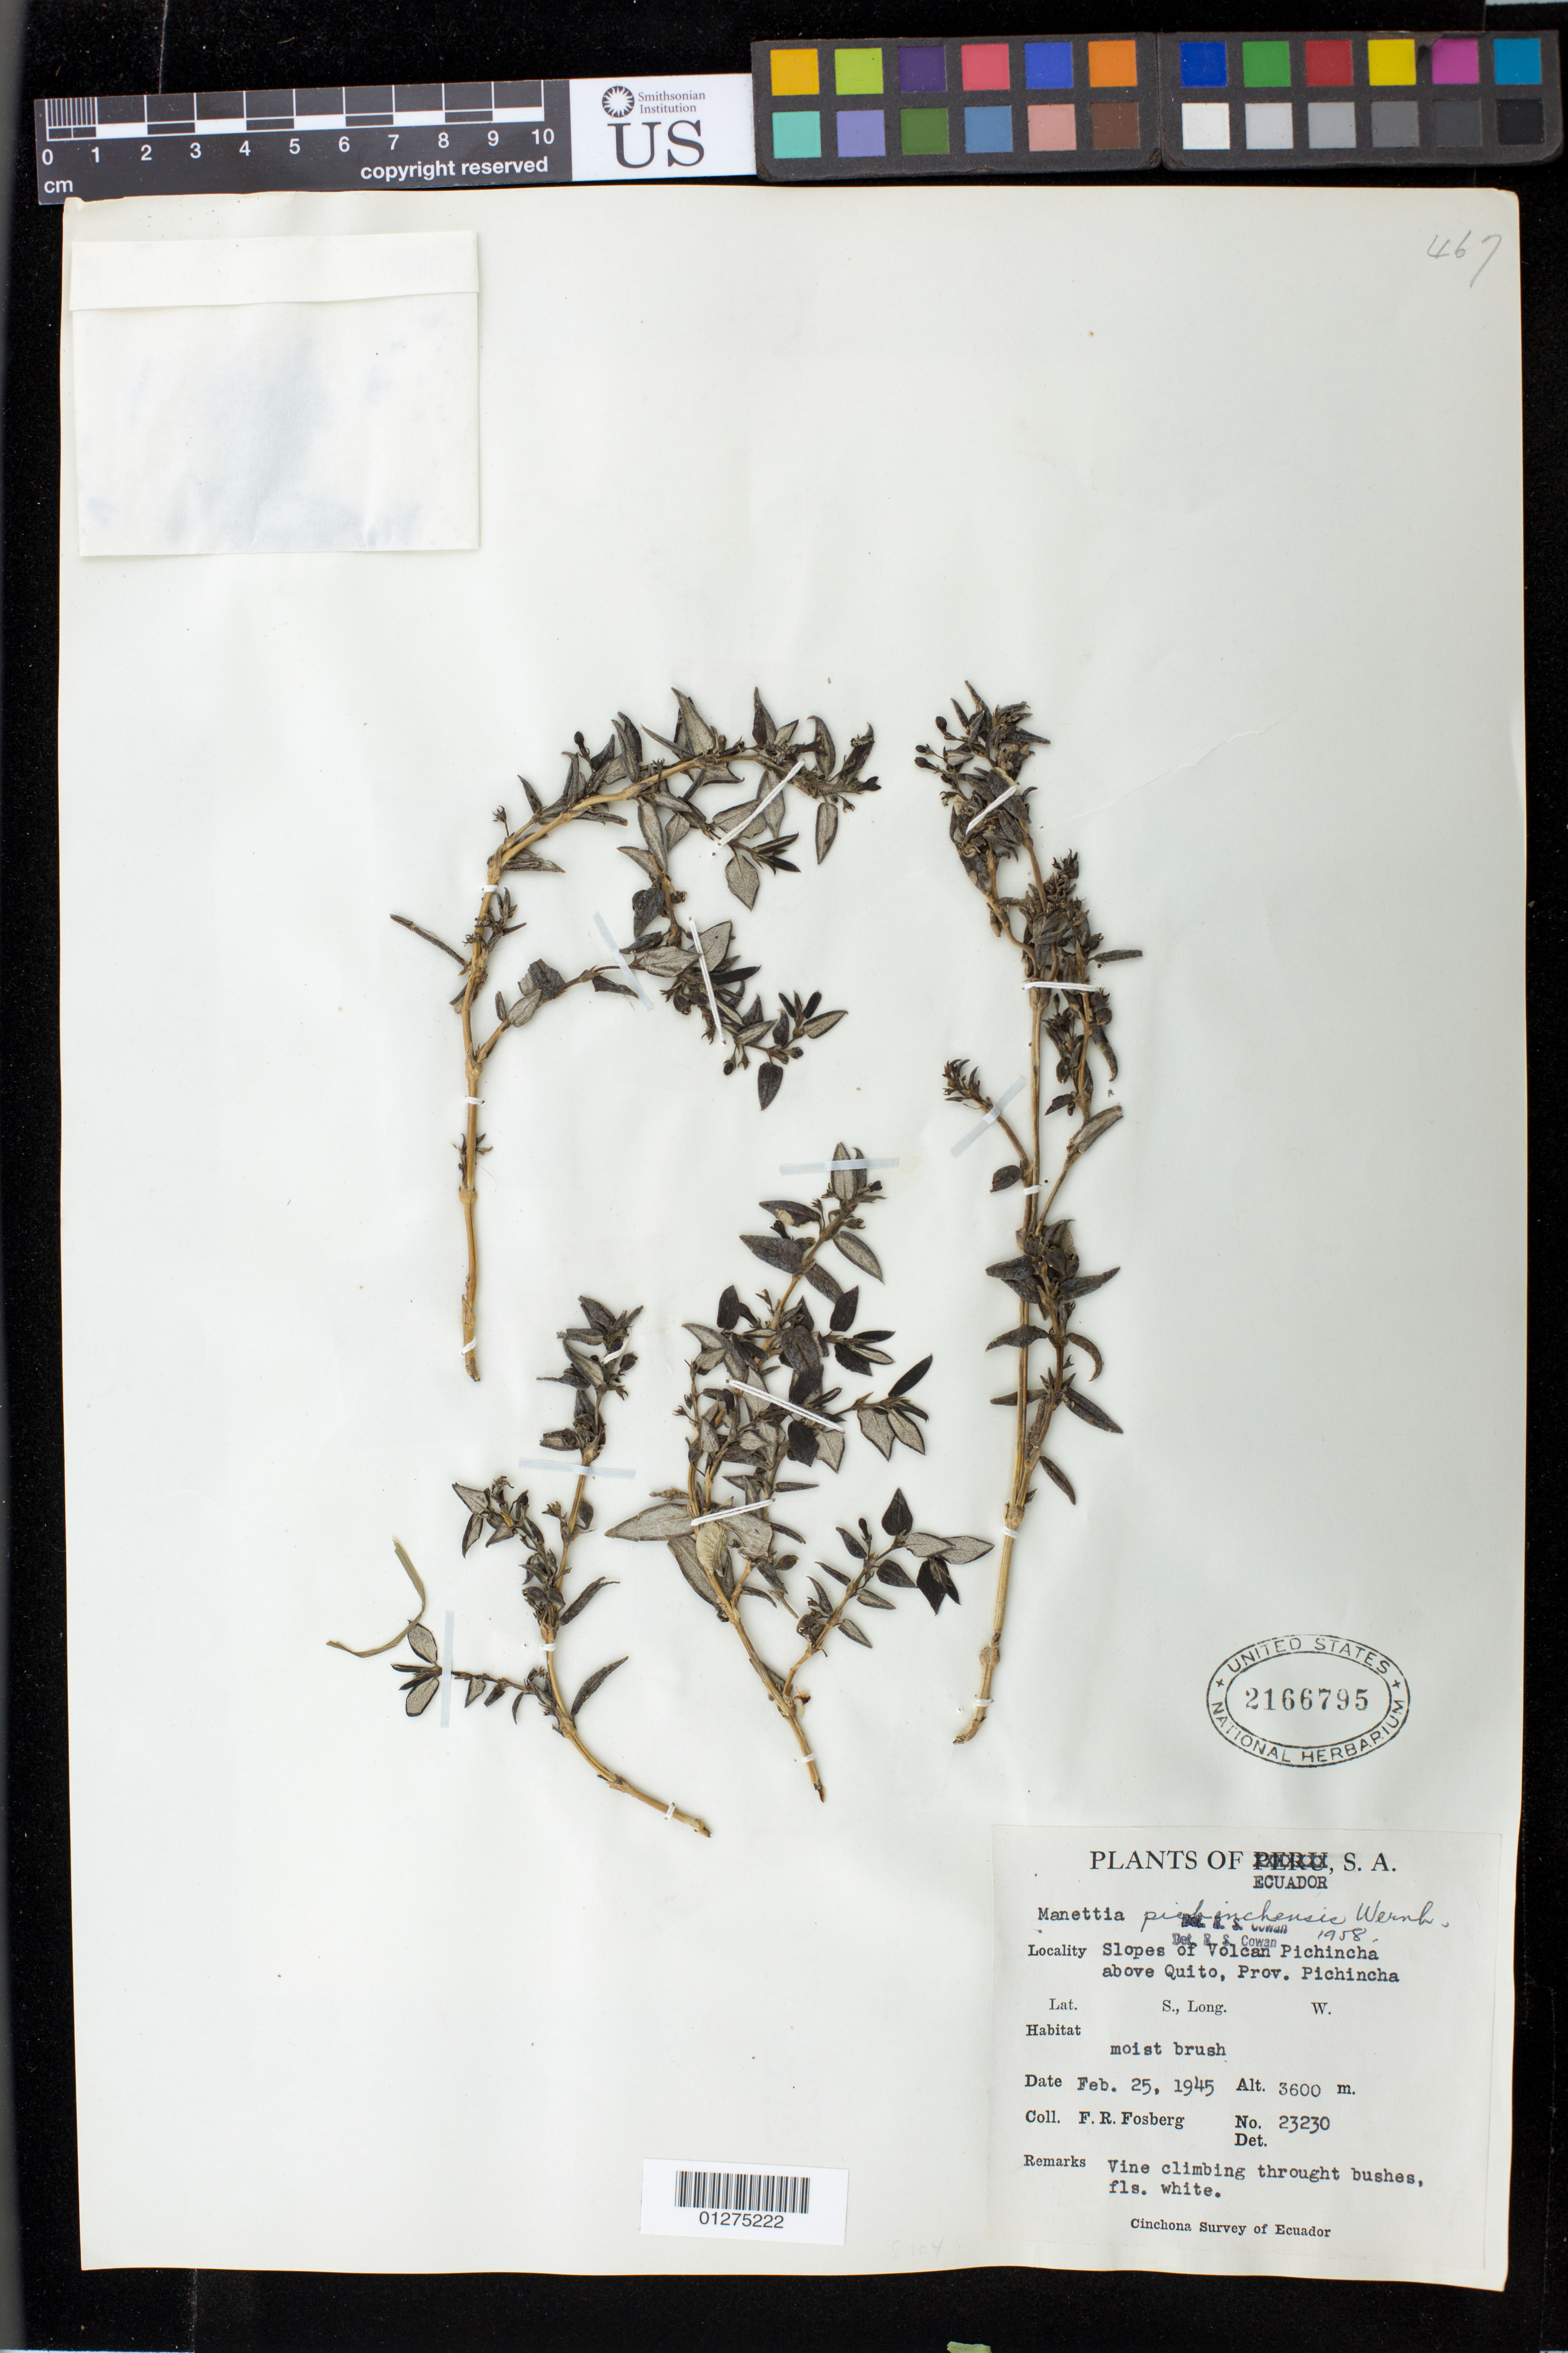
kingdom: Plantae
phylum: Tracheophyta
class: Magnoliopsida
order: Gentianales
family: Rubiaceae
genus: Manettia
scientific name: Manettia pichinchensis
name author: Wernham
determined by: Cowan, R. S.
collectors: F. R. Fosberg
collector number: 23230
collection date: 1945-02-25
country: Ecuador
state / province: Pichincha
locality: Slopes of Volcan Pichincha above Quito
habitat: moist brush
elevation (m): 3600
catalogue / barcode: US 2166795